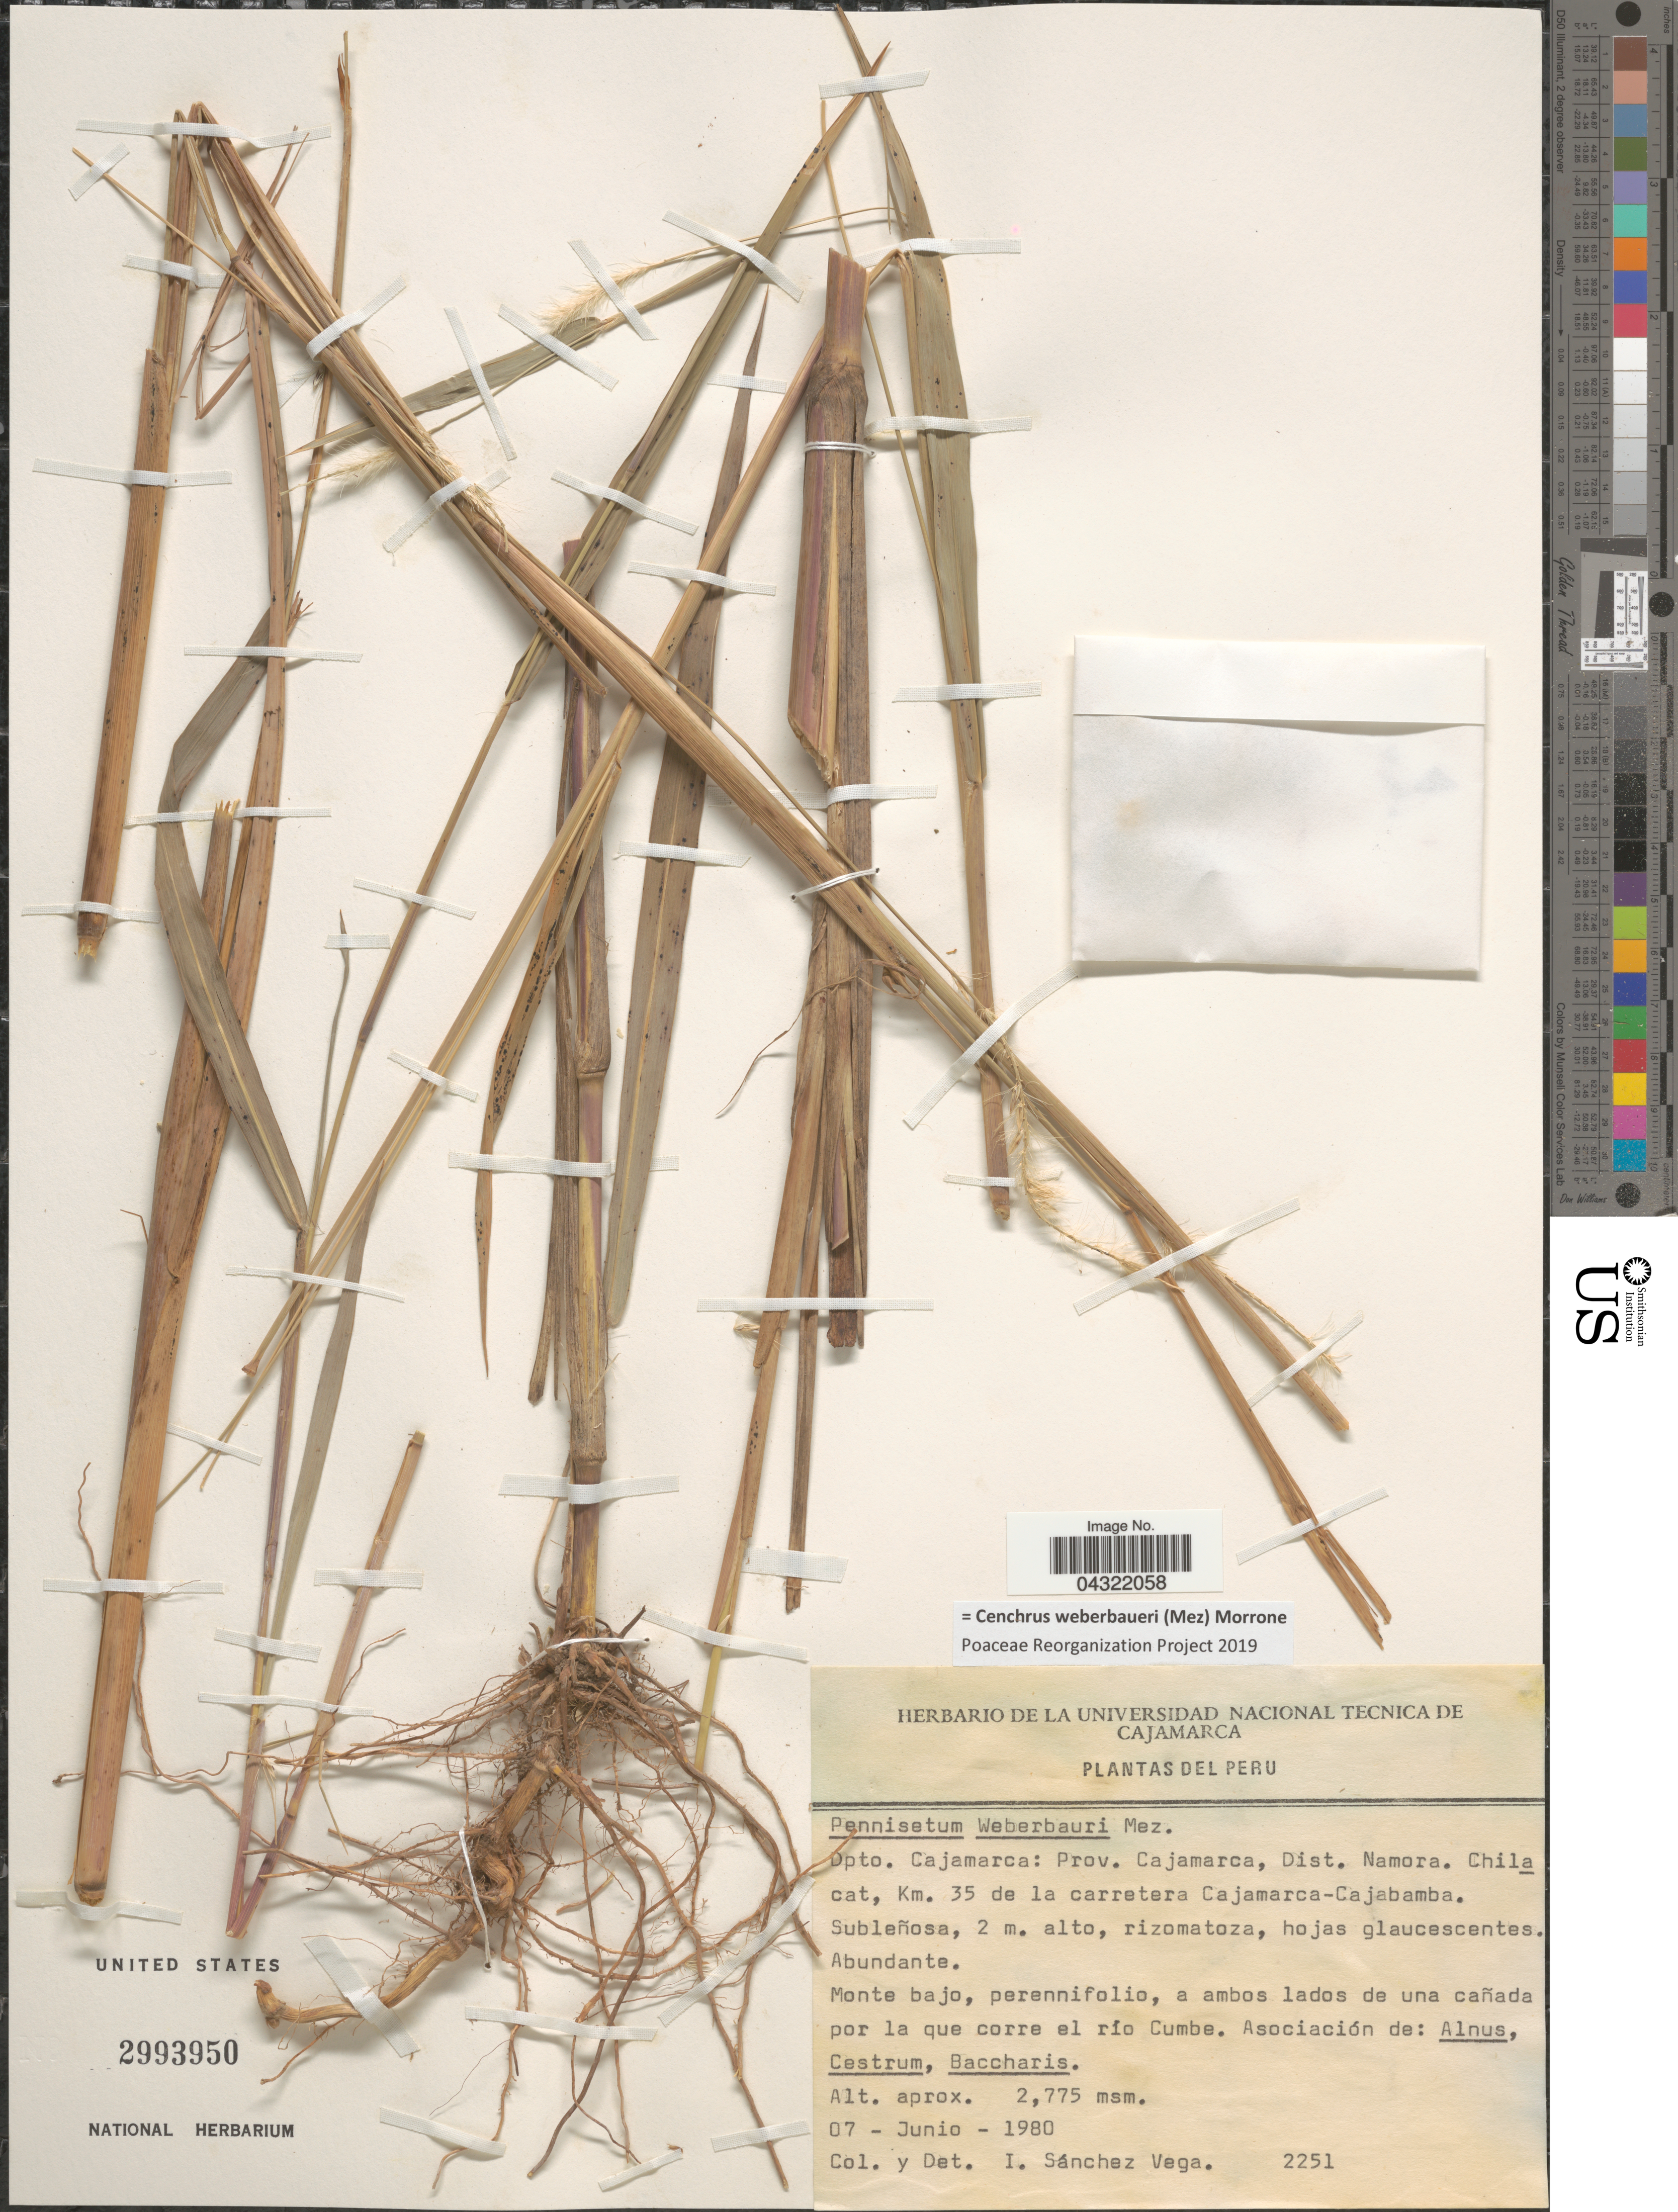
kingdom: Plantae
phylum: Tracheophyta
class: Liliopsida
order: Poales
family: Poaceae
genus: Cenchrus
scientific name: Cenchrus weberbaueri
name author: (Mez) Morrone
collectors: I. Sánchez Vega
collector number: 2251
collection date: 1980-06-07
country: Peru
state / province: Cajamarca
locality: Dpto. Cajamarca: Prov. Cajamarca, Dist. Namora. Chilacat, Km. 35 de la carretera Cajamarca-Cajabamba.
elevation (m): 2775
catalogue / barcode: US 2993950